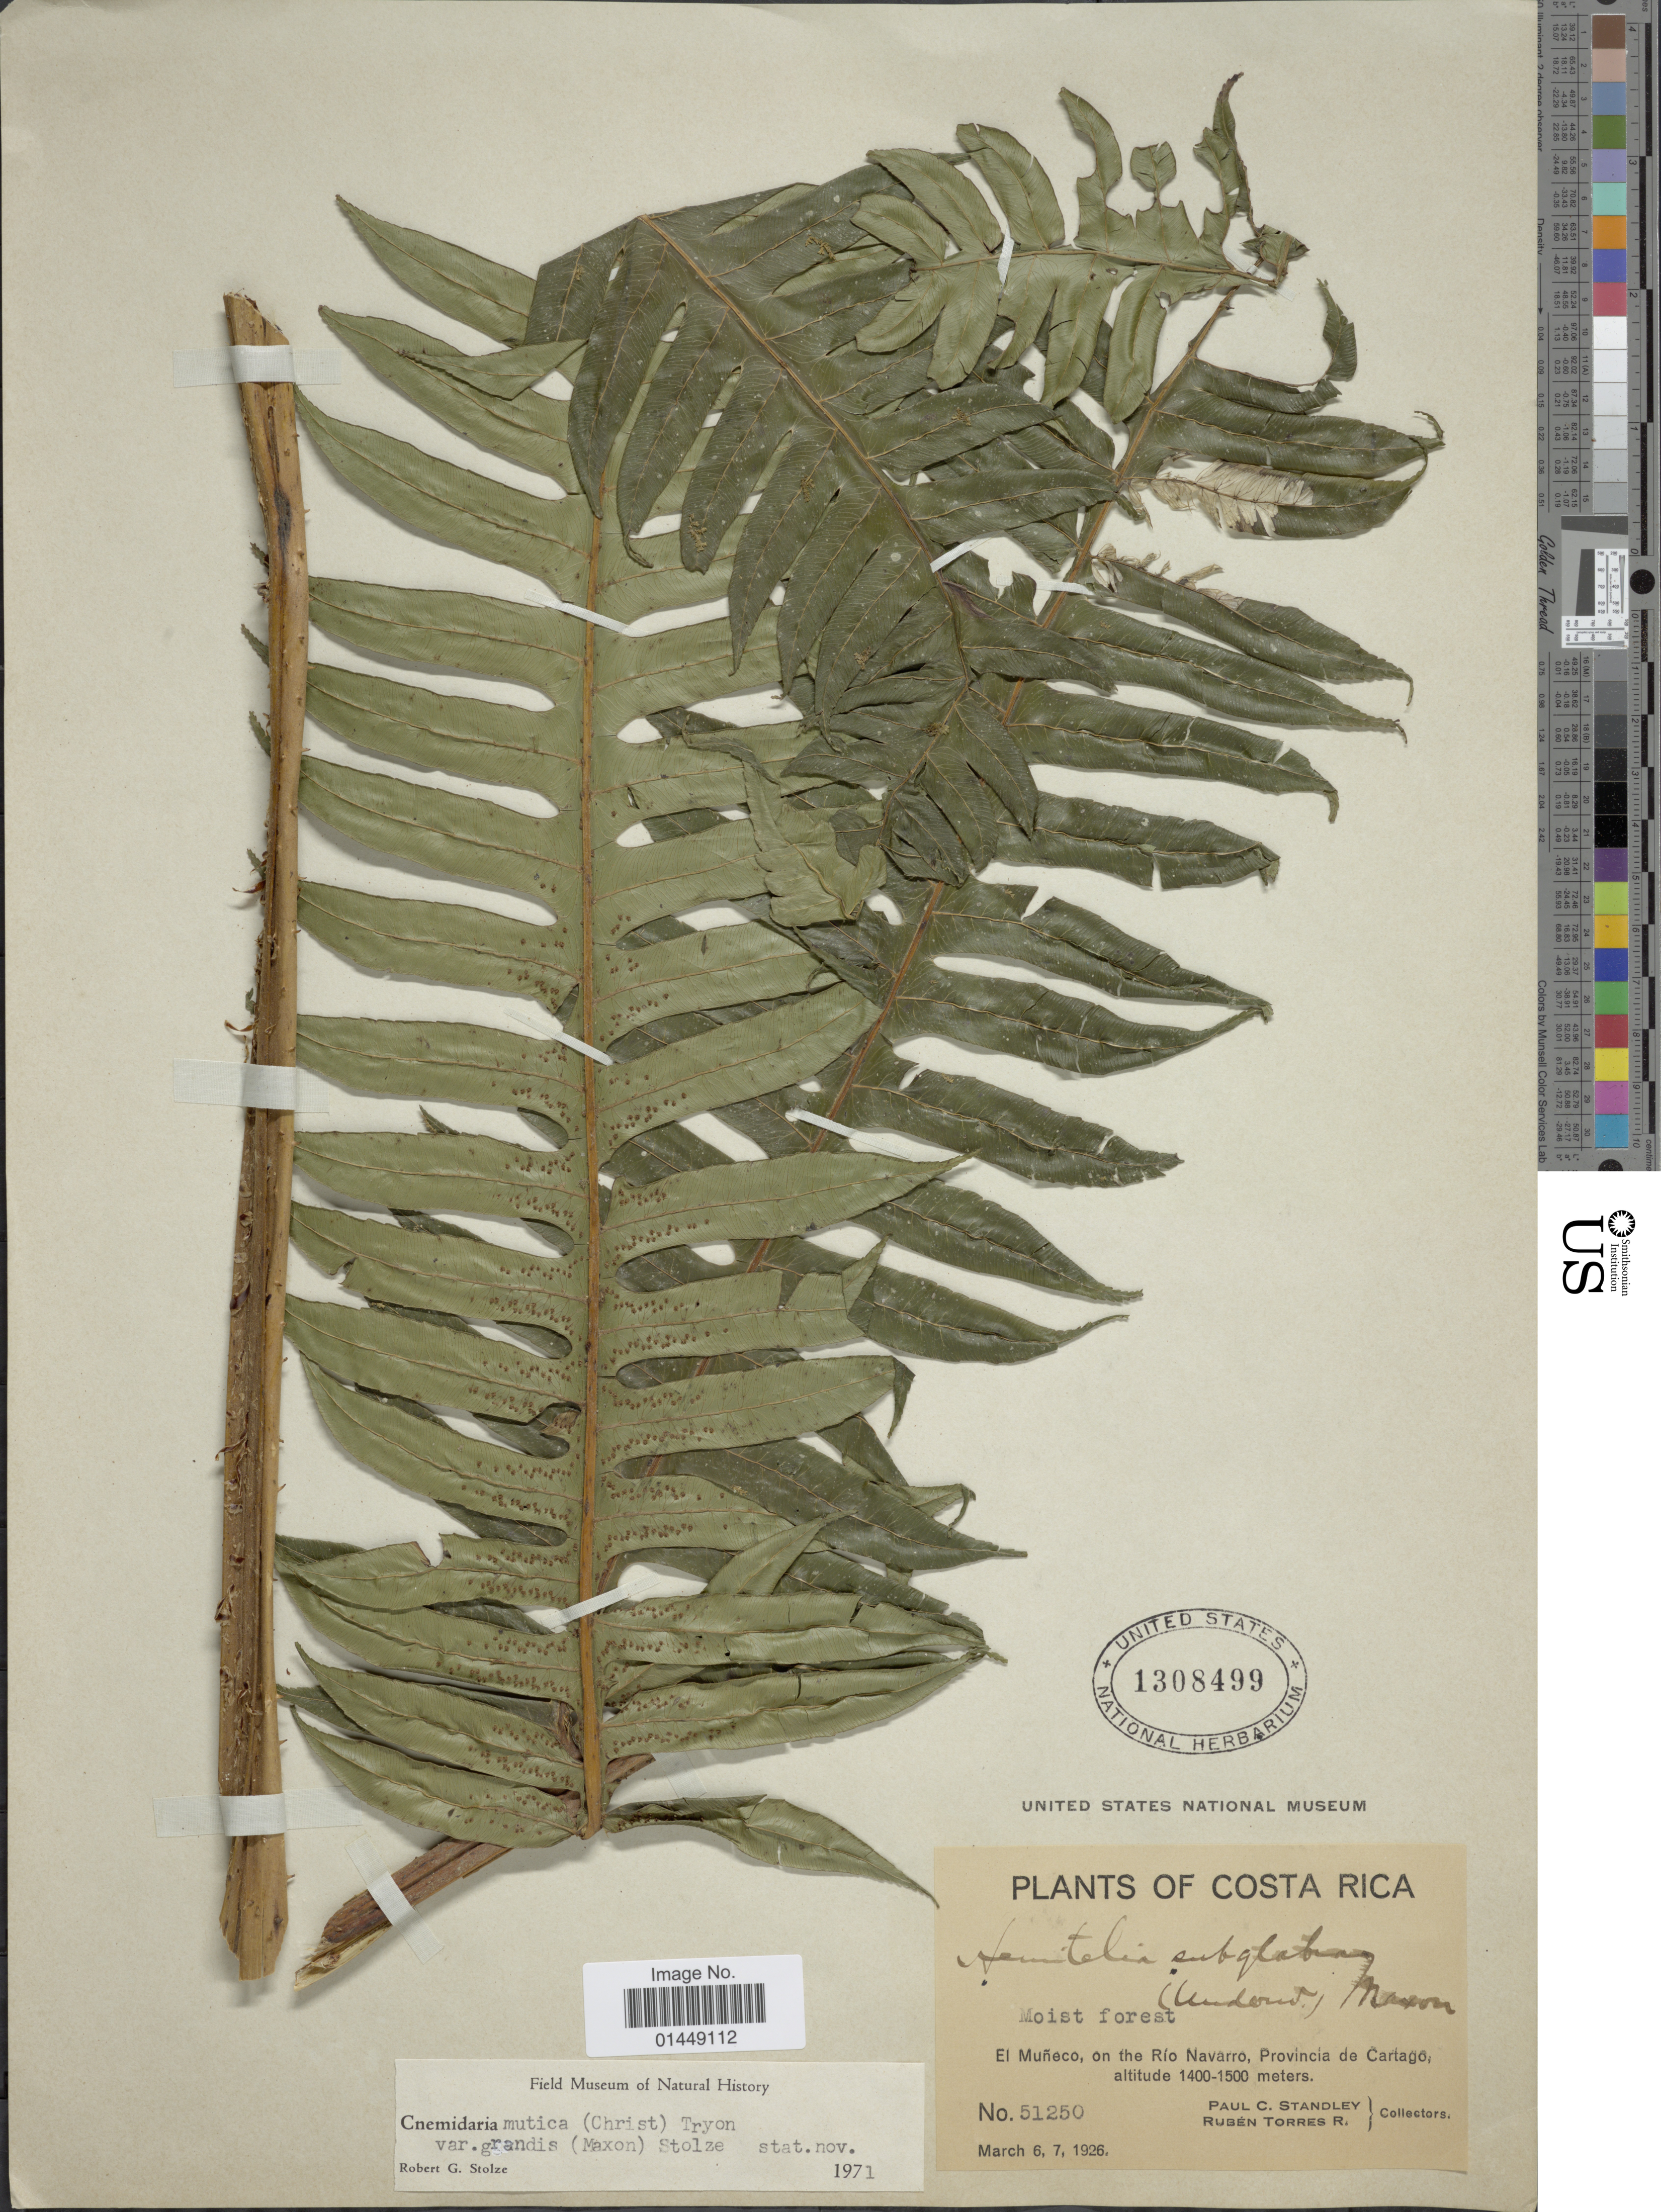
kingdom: Plantae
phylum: Tracheophyta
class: Polypodiopsida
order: Cyatheales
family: Cyatheaceae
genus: Cyathea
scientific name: Cyathea mutica var. grandis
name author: (Maxon) Lehnert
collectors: P. C. Standley & R. Torres Rojas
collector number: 51250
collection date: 1926-03-06/1926-03-07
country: Costa Rica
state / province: Cartago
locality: El Muñeco, on the Río Navarro, Provincia de Cartago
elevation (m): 1400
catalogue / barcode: US 1308499